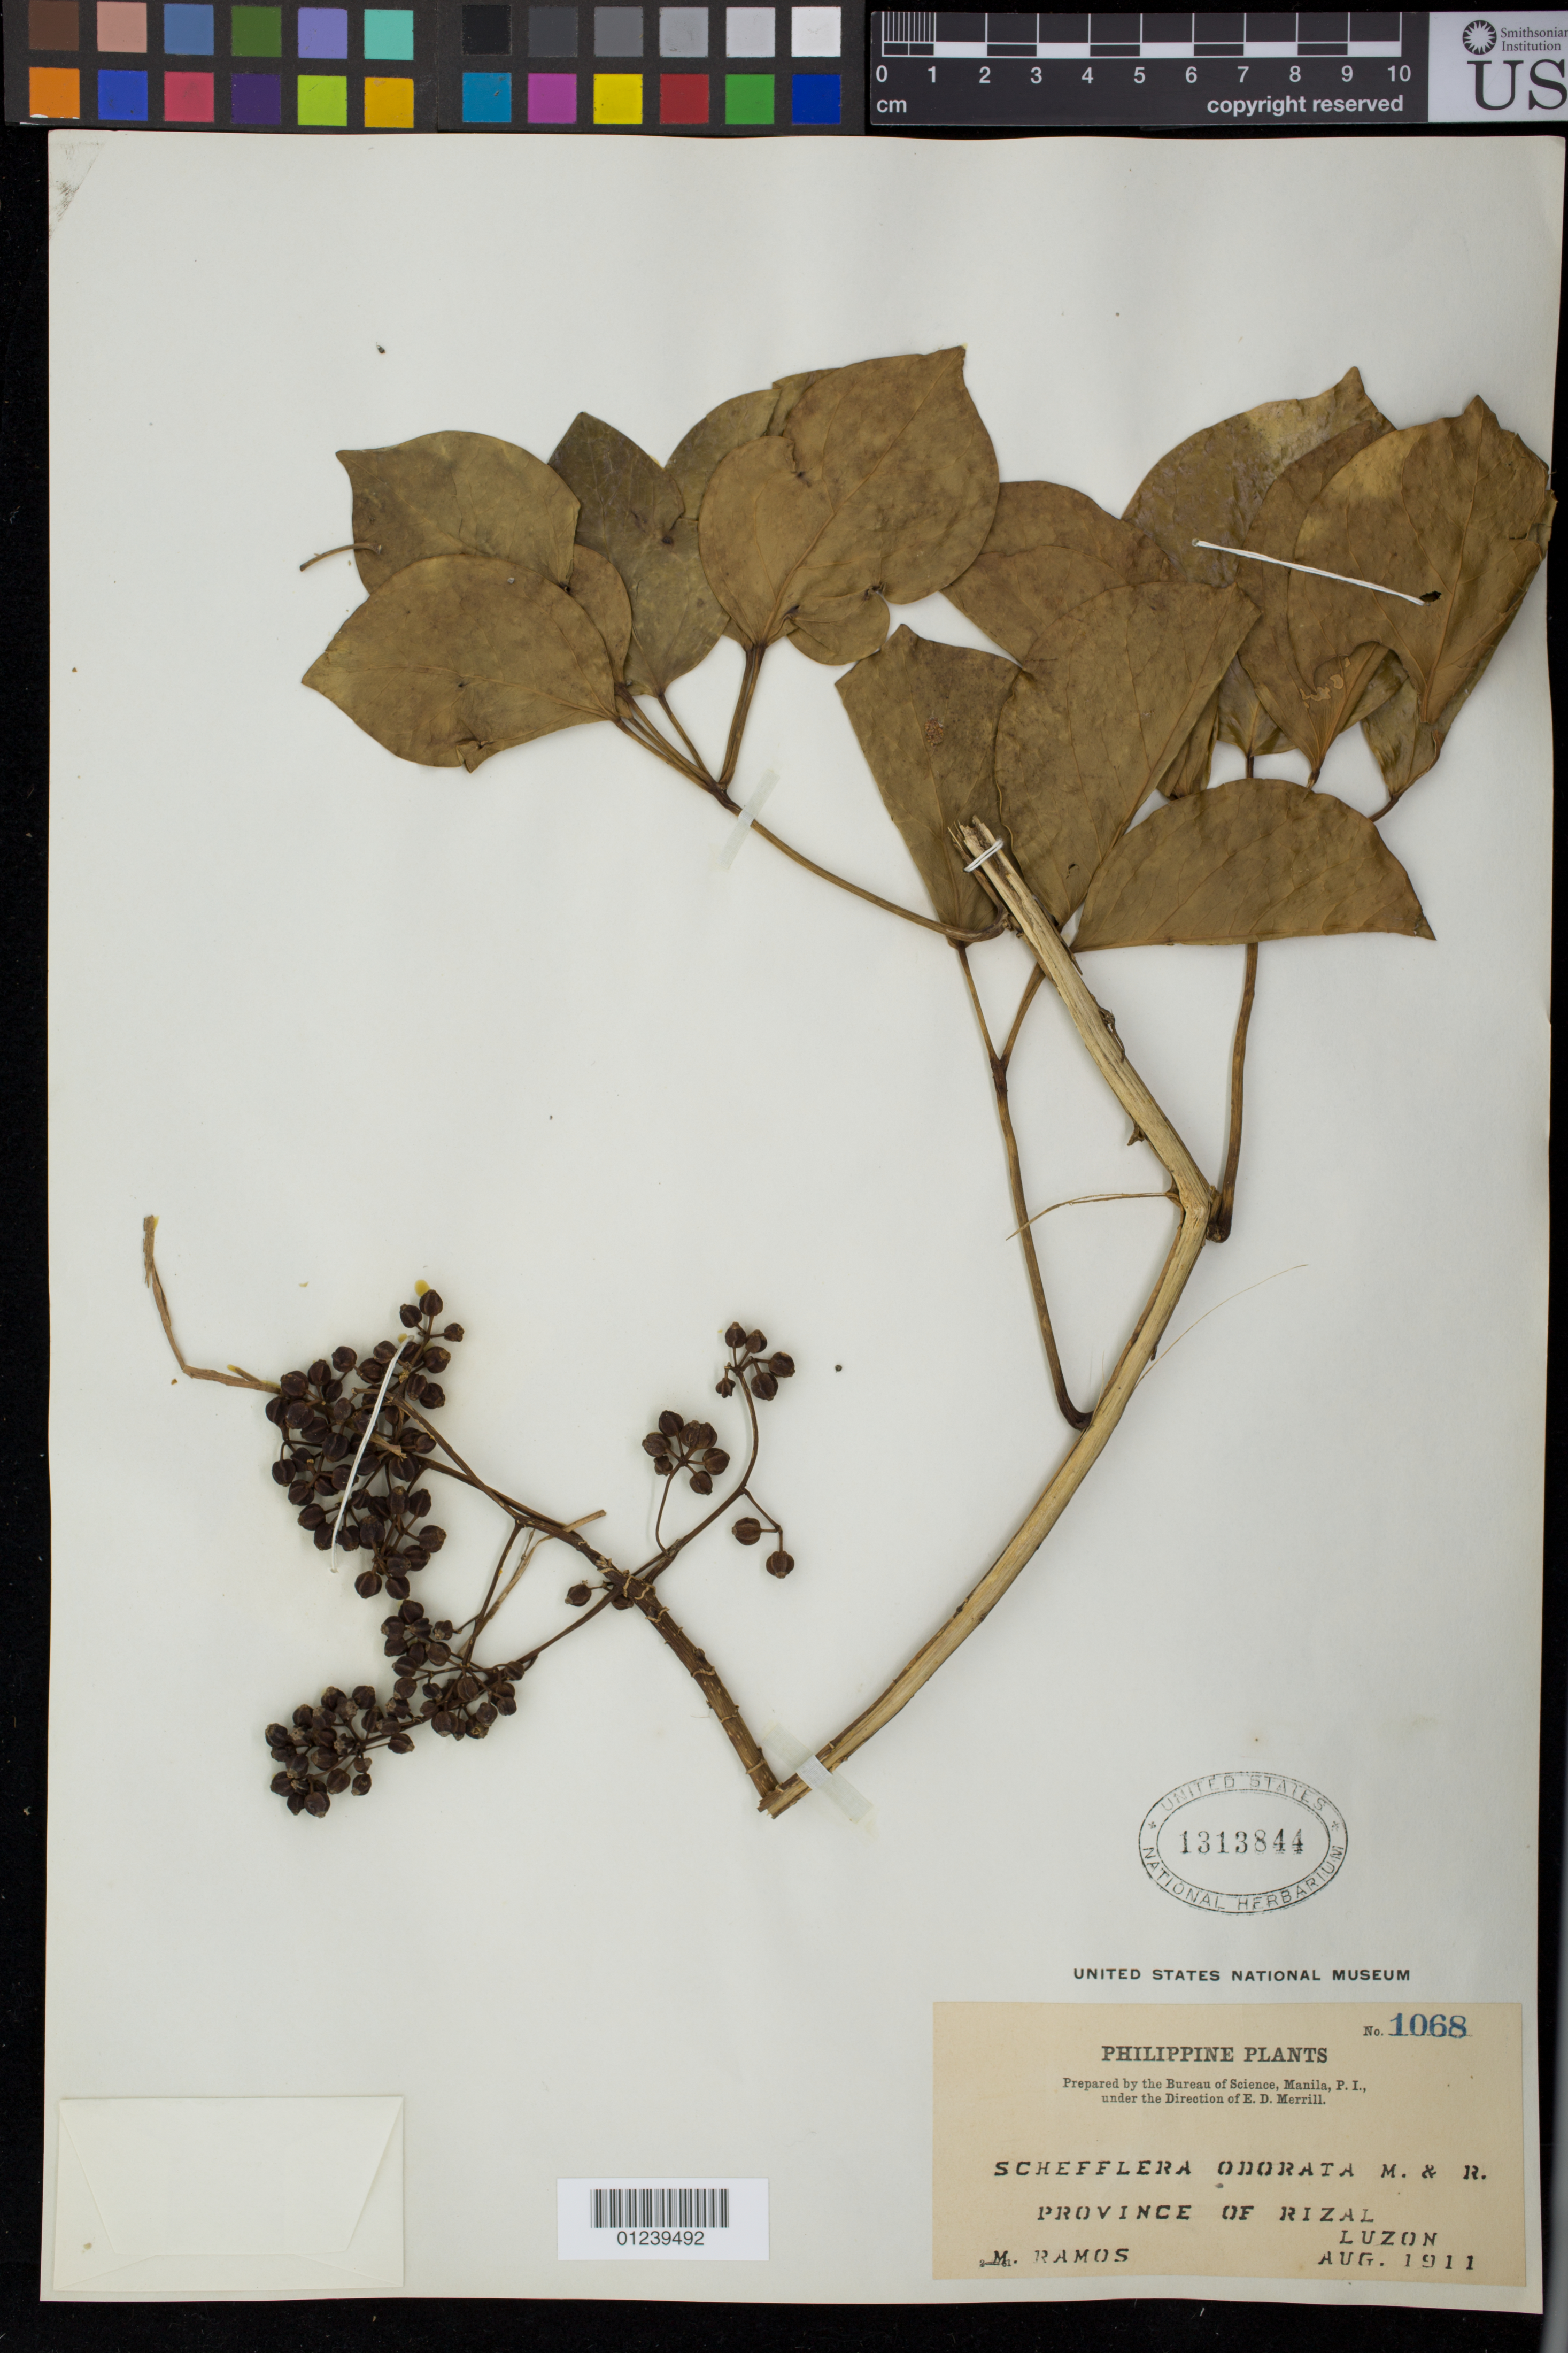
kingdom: Plantae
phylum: Tracheophyta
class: Magnoliopsida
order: Apiales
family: Araliaceae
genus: Schefflera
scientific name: Schefflera odorata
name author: (Blanco) Merr. & Rolfe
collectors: M. Ramos & M. Ramos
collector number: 1068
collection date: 1911-08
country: Philippines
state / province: Calabarzon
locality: Province of Rizal, Luzon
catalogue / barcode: US 1313844